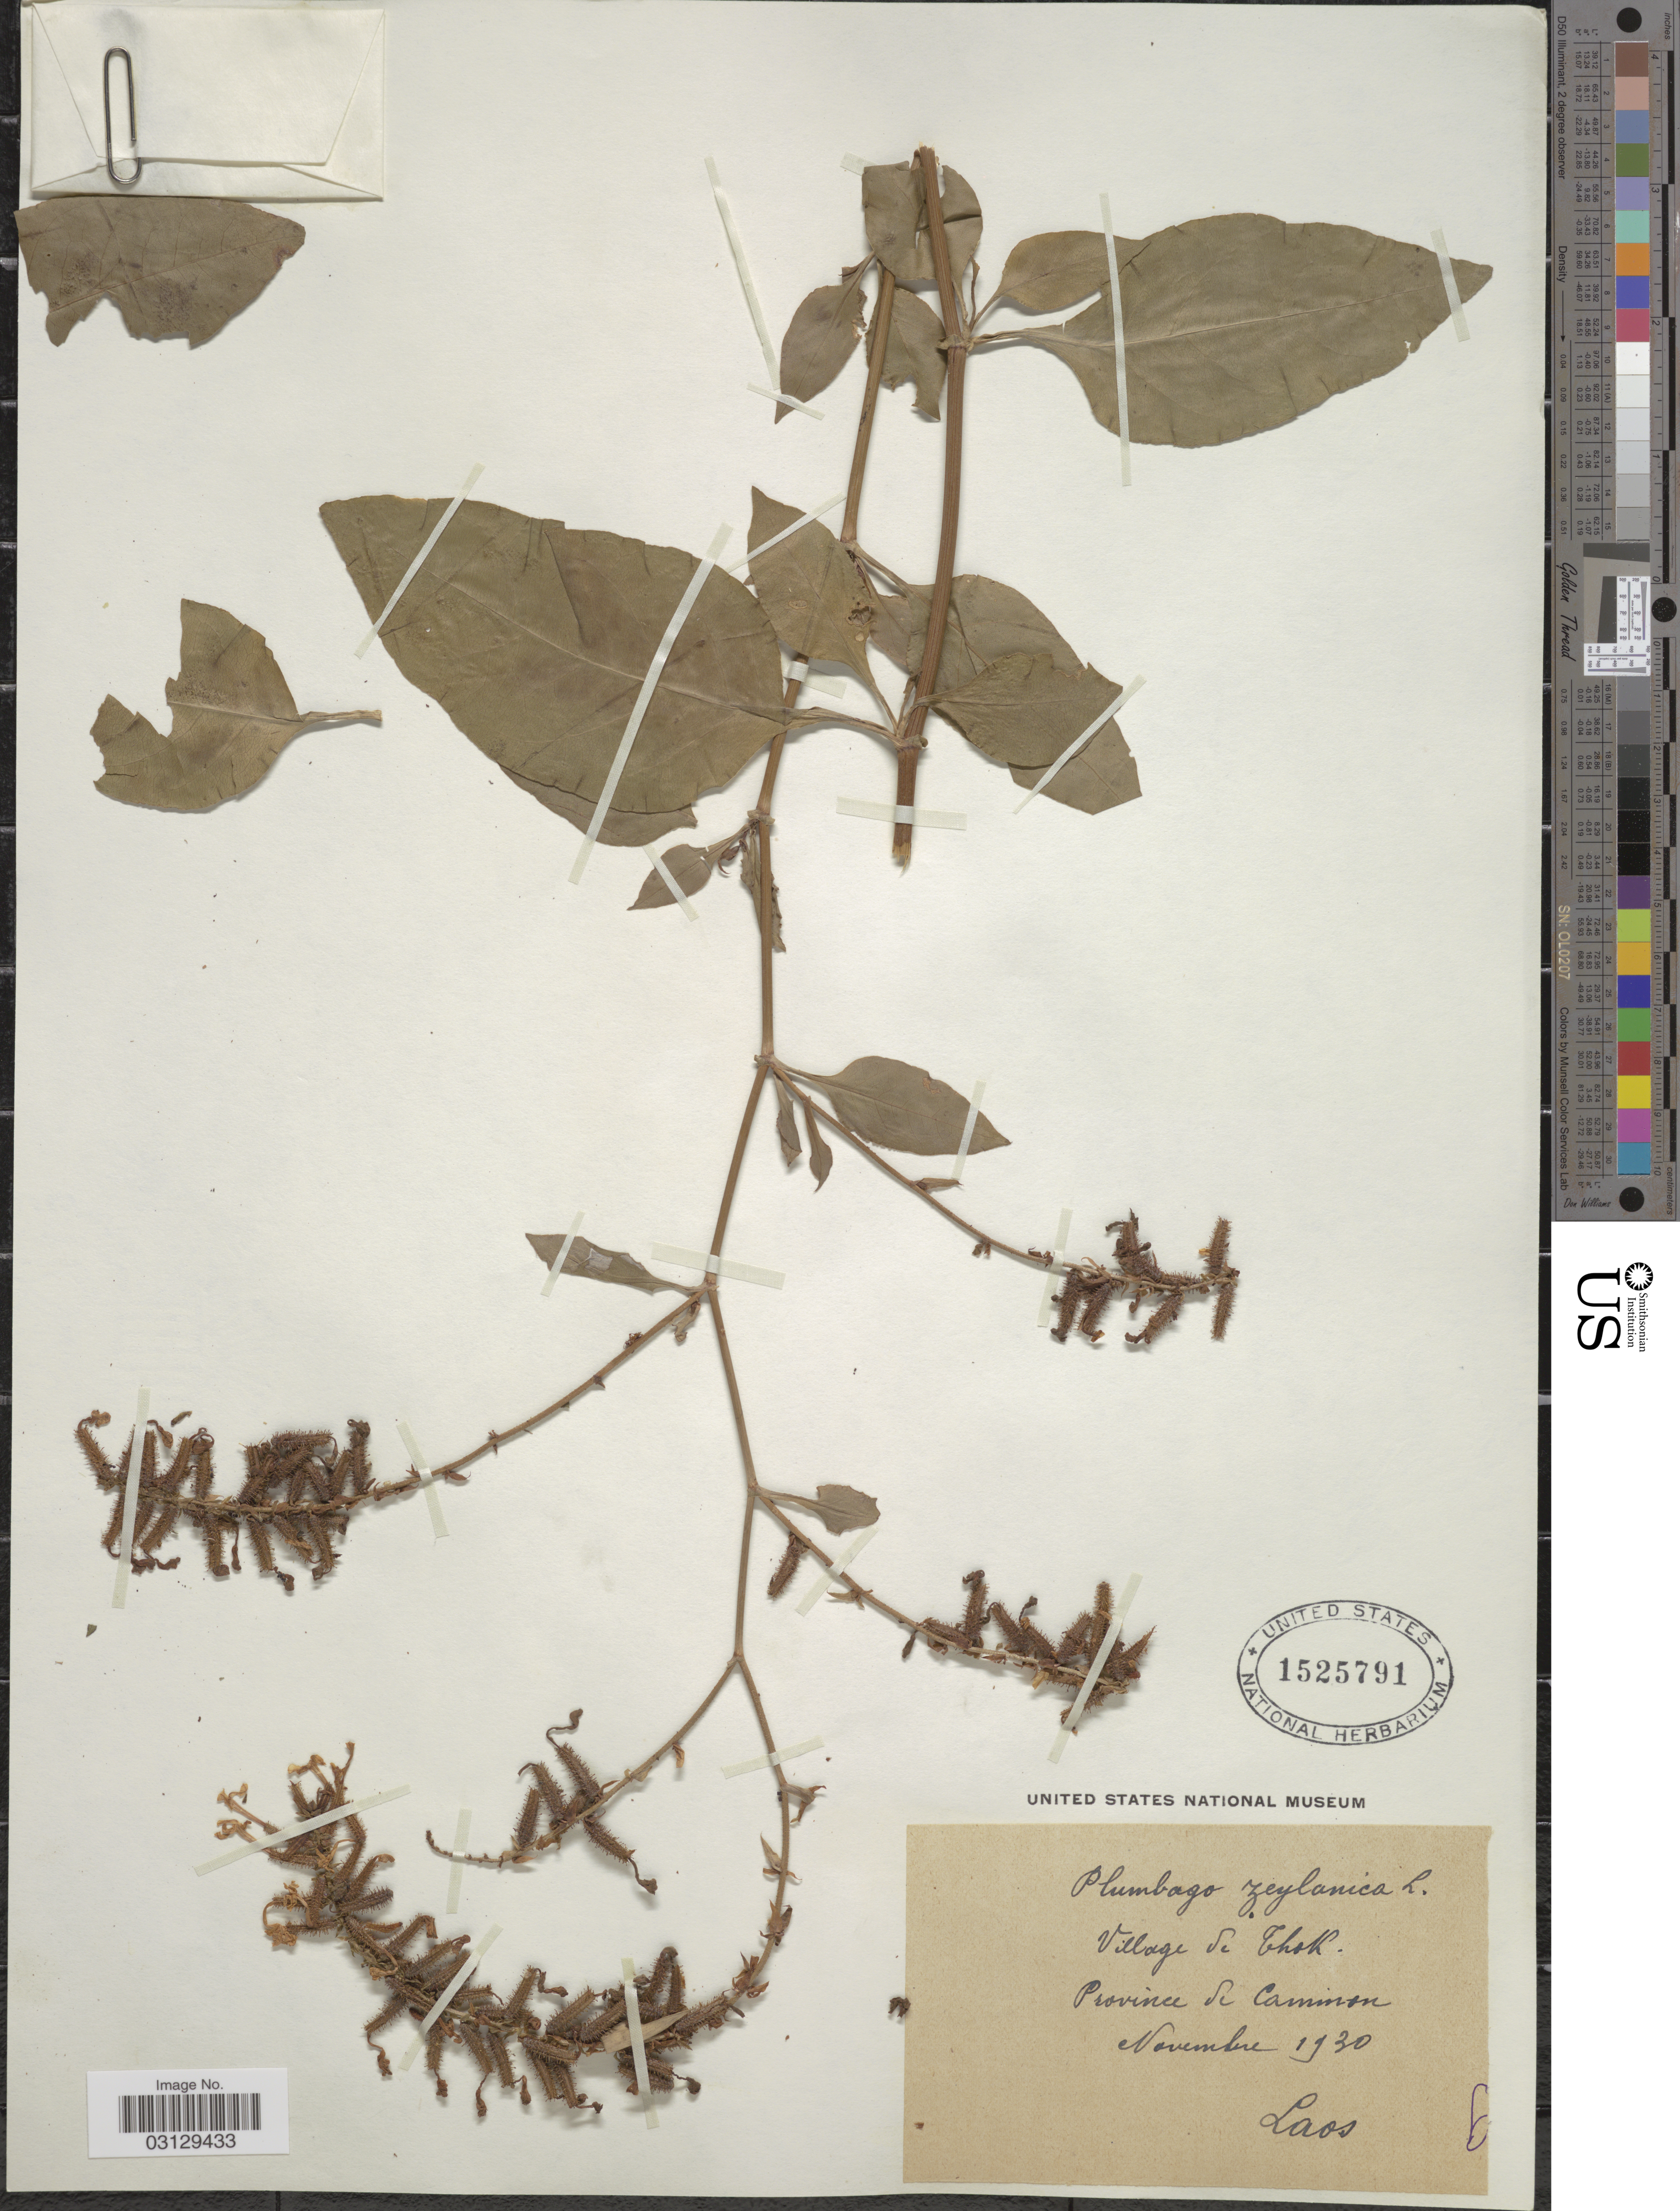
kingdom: Plantae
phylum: Tracheophyta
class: Magnoliopsida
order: Caryophyllales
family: Plumbaginaceae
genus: Plumbago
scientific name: Plumbago zeylanica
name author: L.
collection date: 1930-11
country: Laos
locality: Village de Thok [interpreted]. Province de Caminou [interpreted].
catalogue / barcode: US 1525791